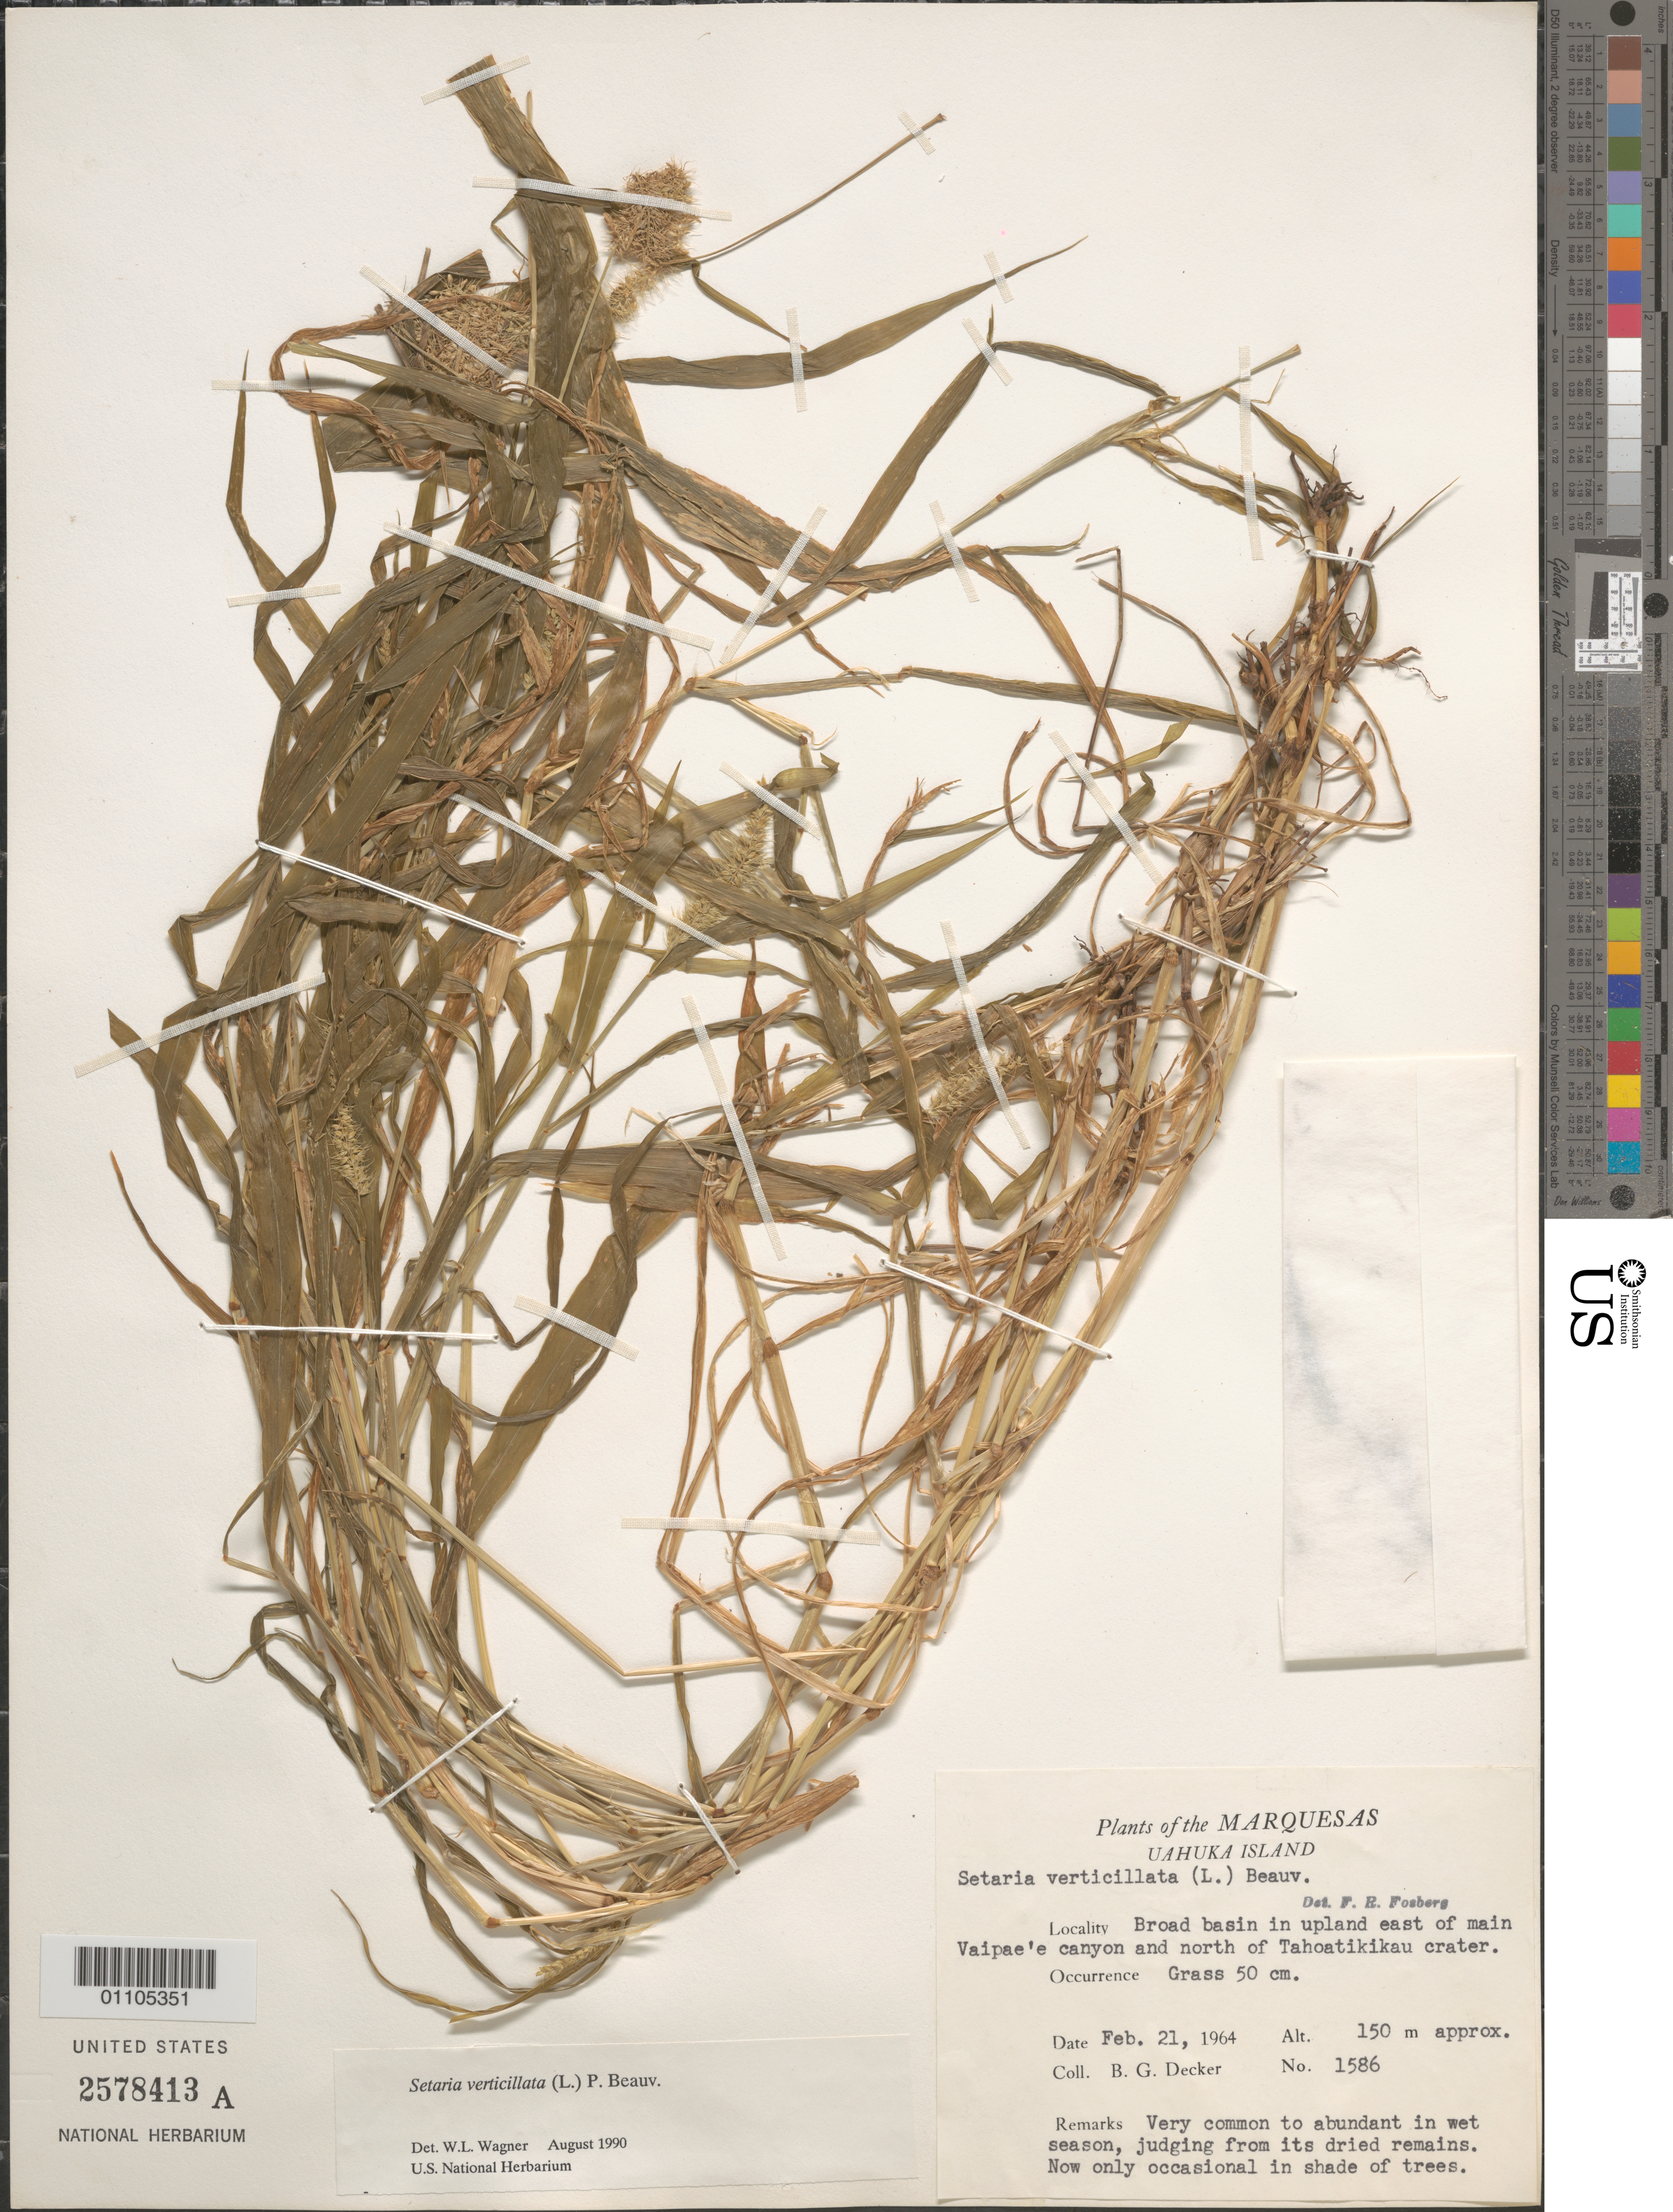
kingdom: Plantae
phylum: Tracheophyta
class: Liliopsida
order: Poales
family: Poaceae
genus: Setaria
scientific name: Setaria adhaerens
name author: (Forssk.) Chiov.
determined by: Wagner, W. L., (BOT), Smithsonian Institution - National Museum of Natural History (UNITED STATES)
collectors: B. G. Decker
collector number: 1586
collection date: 1964-02-21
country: French Polynesia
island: Ua Huka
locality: broad basin in upland E of main Vaipae'e canyon and N of Tahoatikikau crater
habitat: occasional in shade of trees, more abundant in wet season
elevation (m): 150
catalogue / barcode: US 2578413A